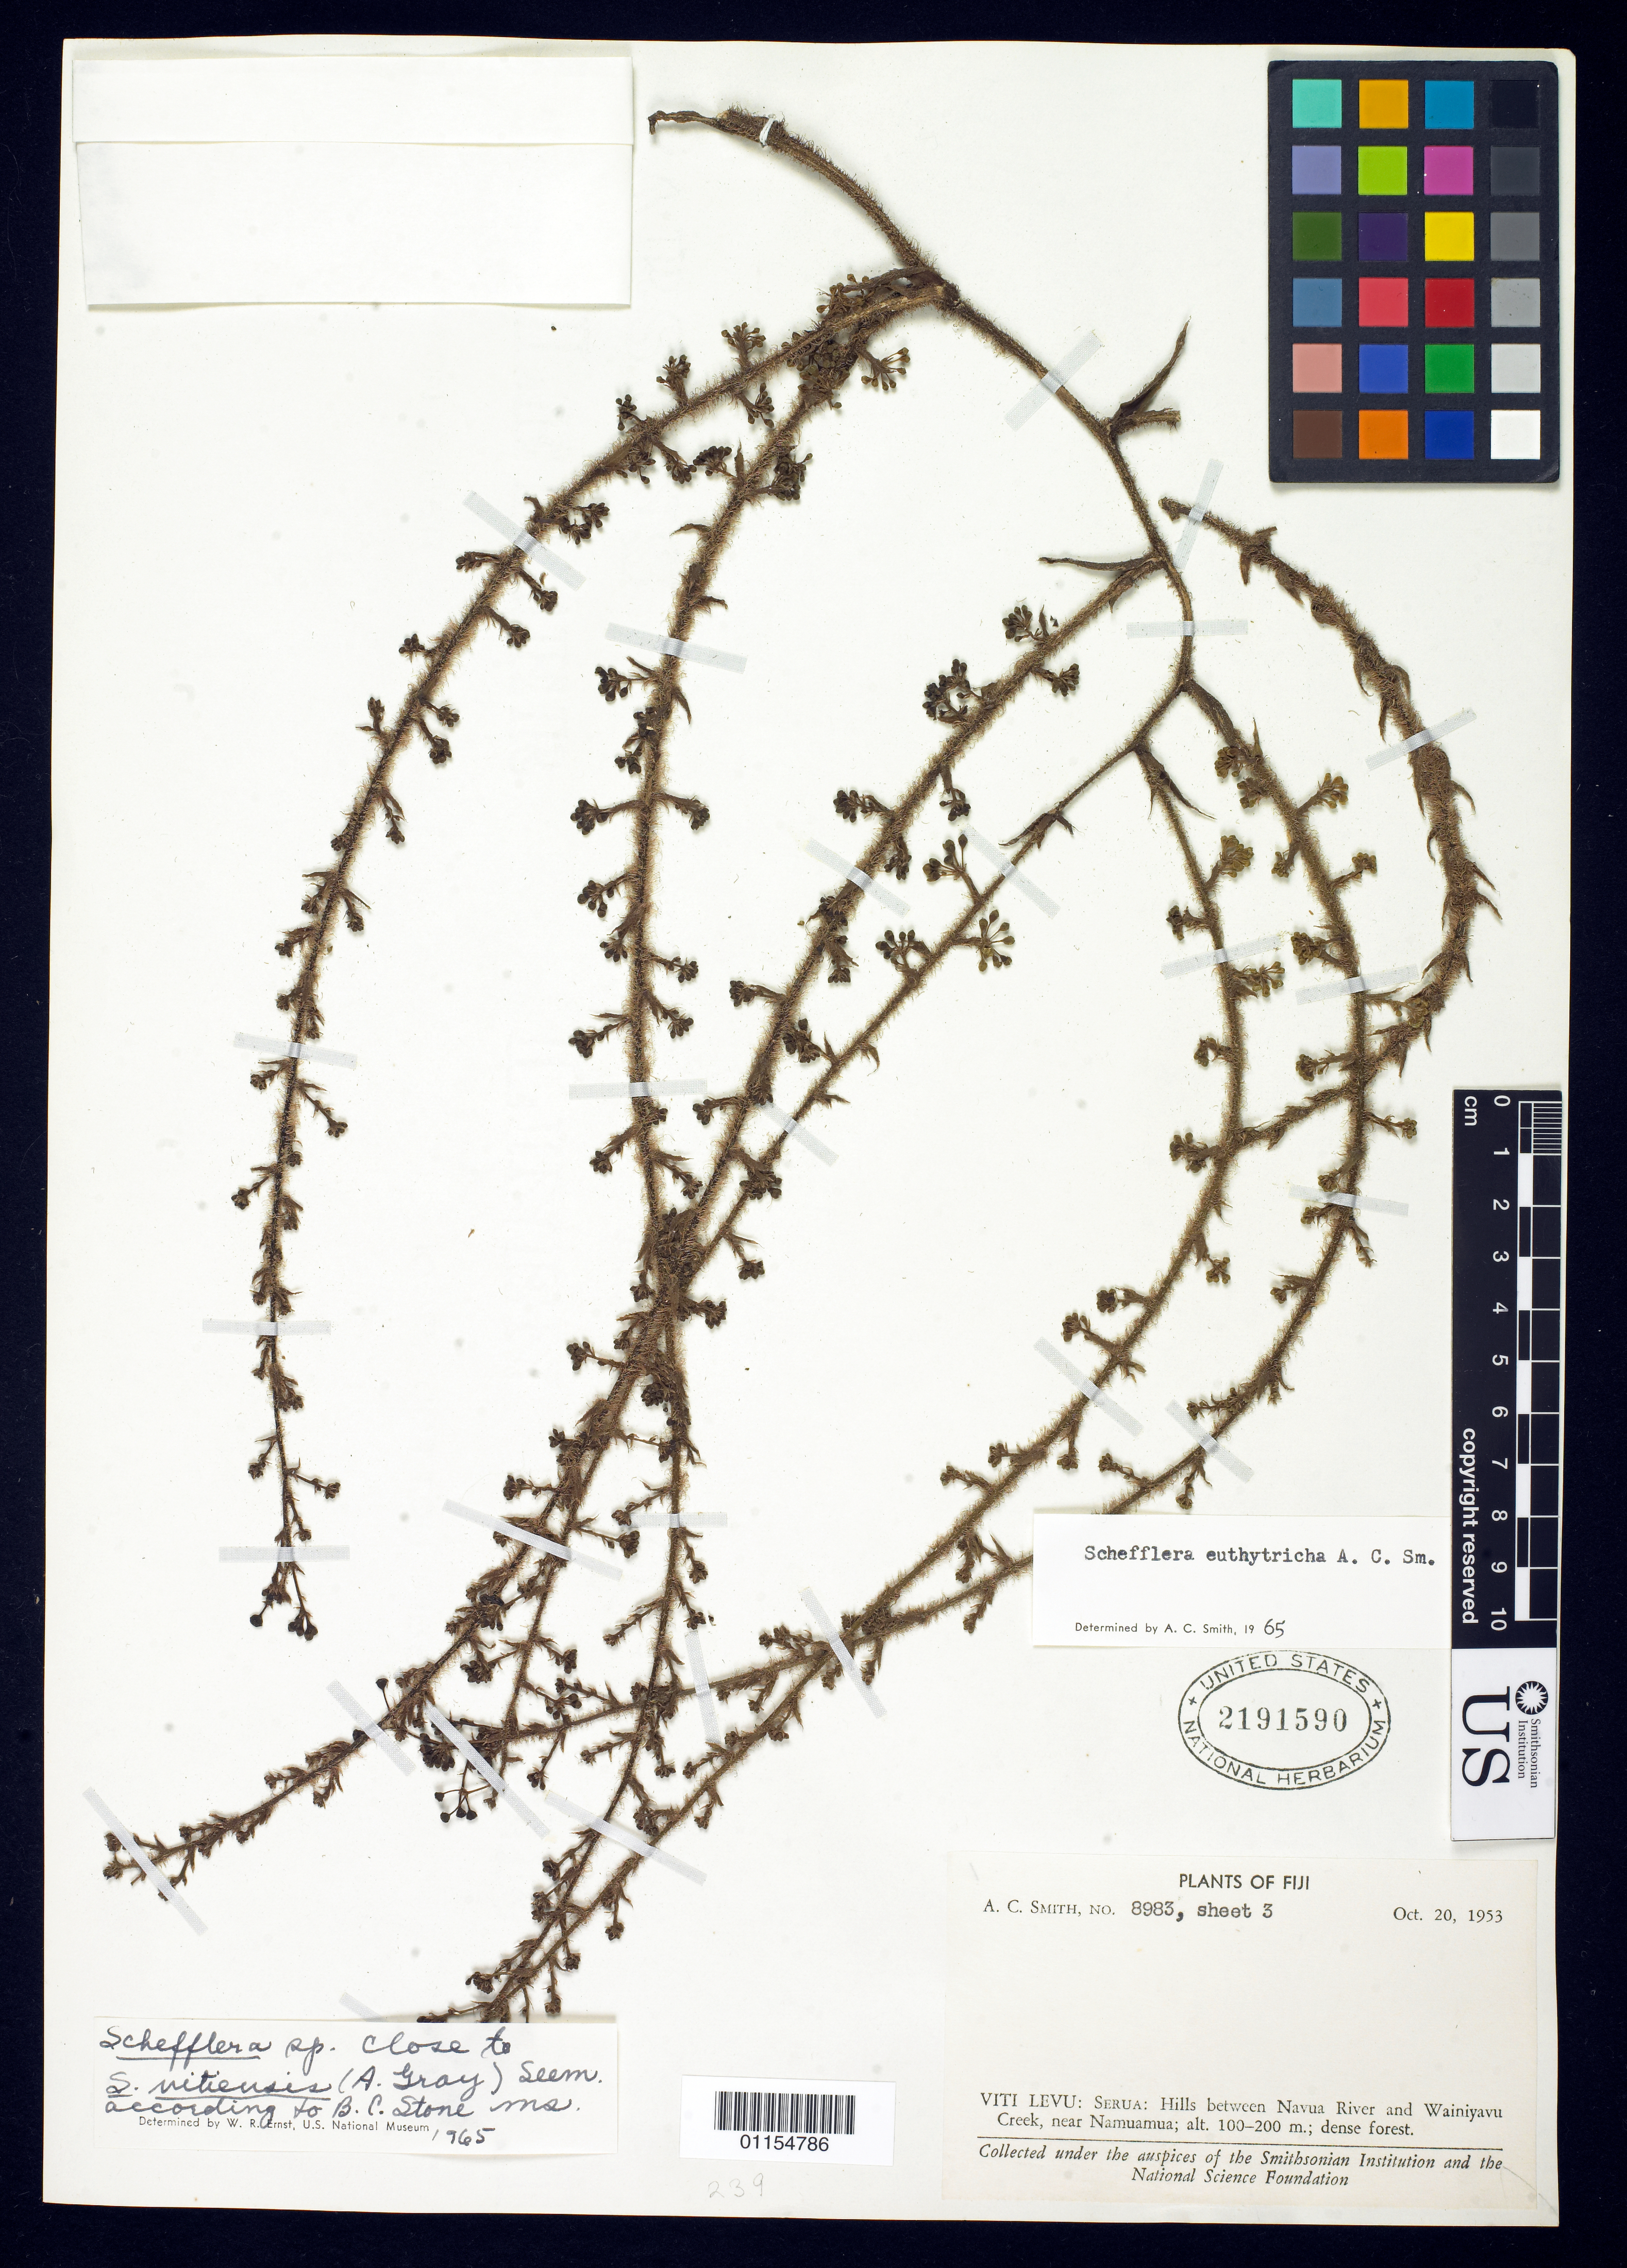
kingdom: Plantae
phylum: Tracheophyta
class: Magnoliopsida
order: Apiales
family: Araliaceae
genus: Schefflera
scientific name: Schefflera euthytricha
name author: A.C. Sm.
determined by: Smith, A. C.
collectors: A. C. Smith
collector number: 8983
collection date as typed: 20 Oct 1953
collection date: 1953-10-20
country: Fiji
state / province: Central Division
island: Viti Levu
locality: Between navua river and wainiyavu creek, near Namuamua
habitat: Dense forest.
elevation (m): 100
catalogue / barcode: US 2191590